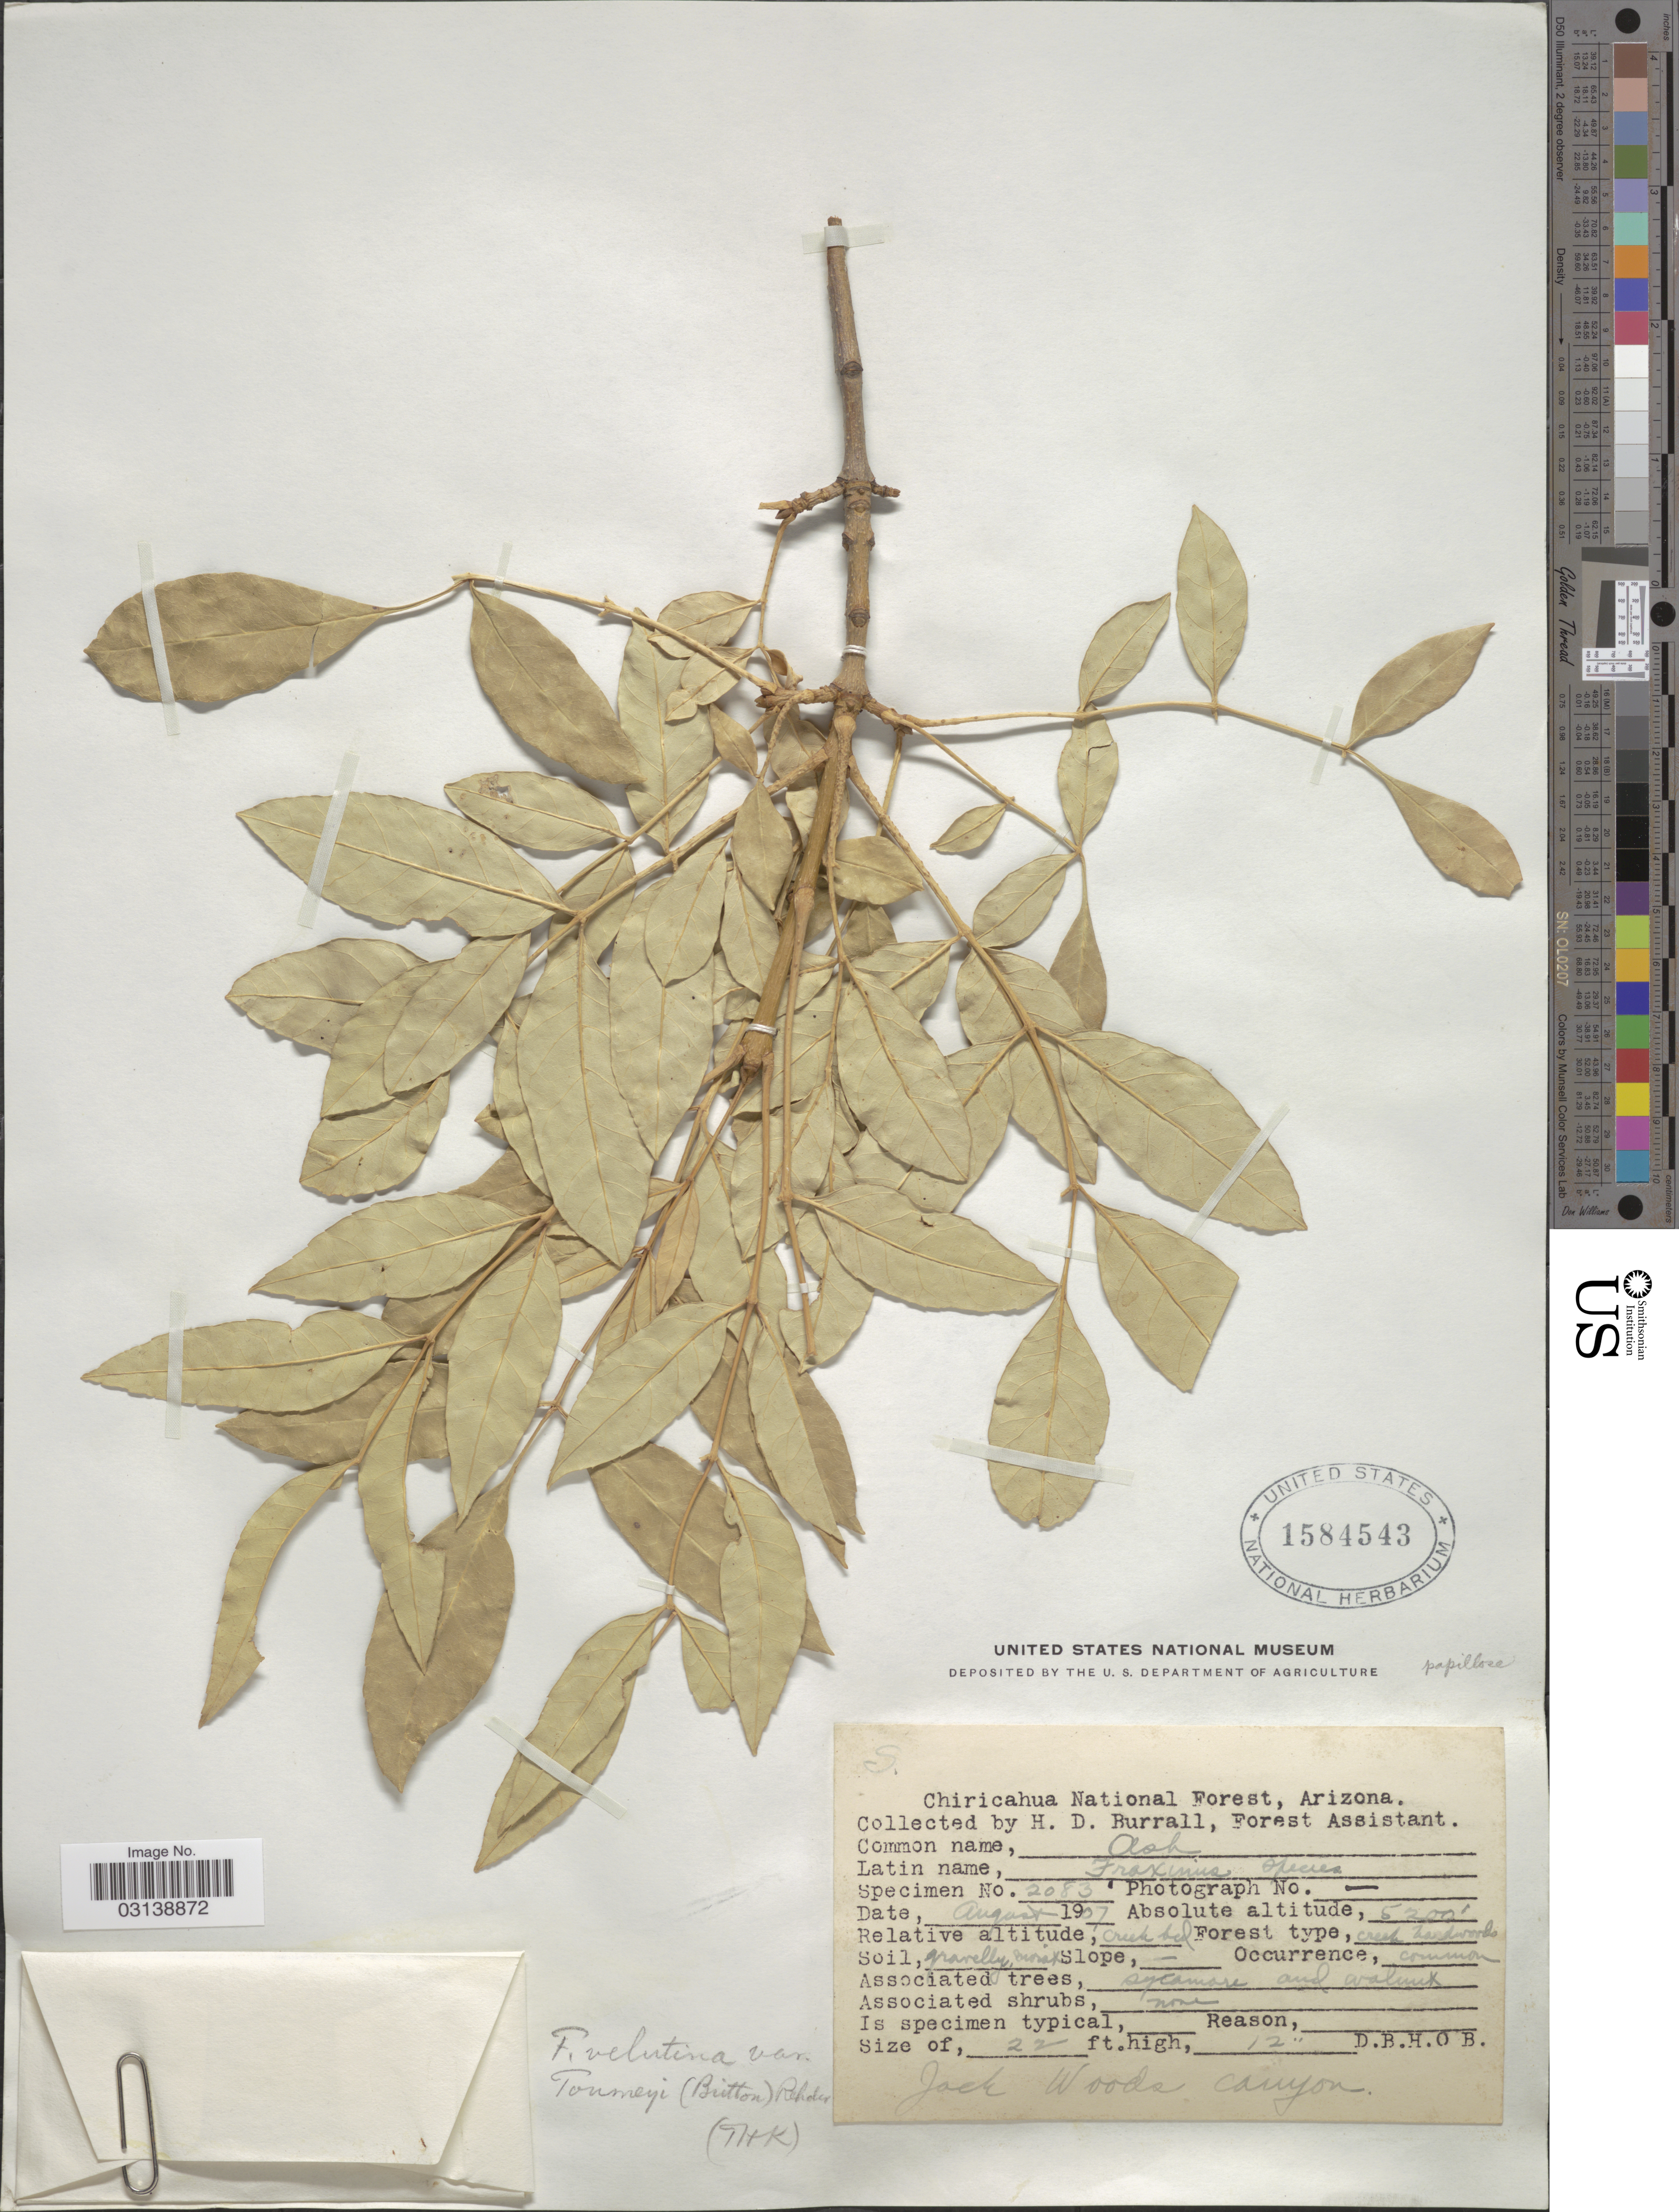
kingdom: Plantae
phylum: Tracheophyta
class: Magnoliopsida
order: Lamiales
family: Oleaceae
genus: Fraxinus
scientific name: Fraxinus papillosa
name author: Lingelsh.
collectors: H. Burrall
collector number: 2083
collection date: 1907-08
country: United States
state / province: Arizona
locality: Chiricahua National Forest. Jack Woods Canyon.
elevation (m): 1585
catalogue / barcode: US 1584543